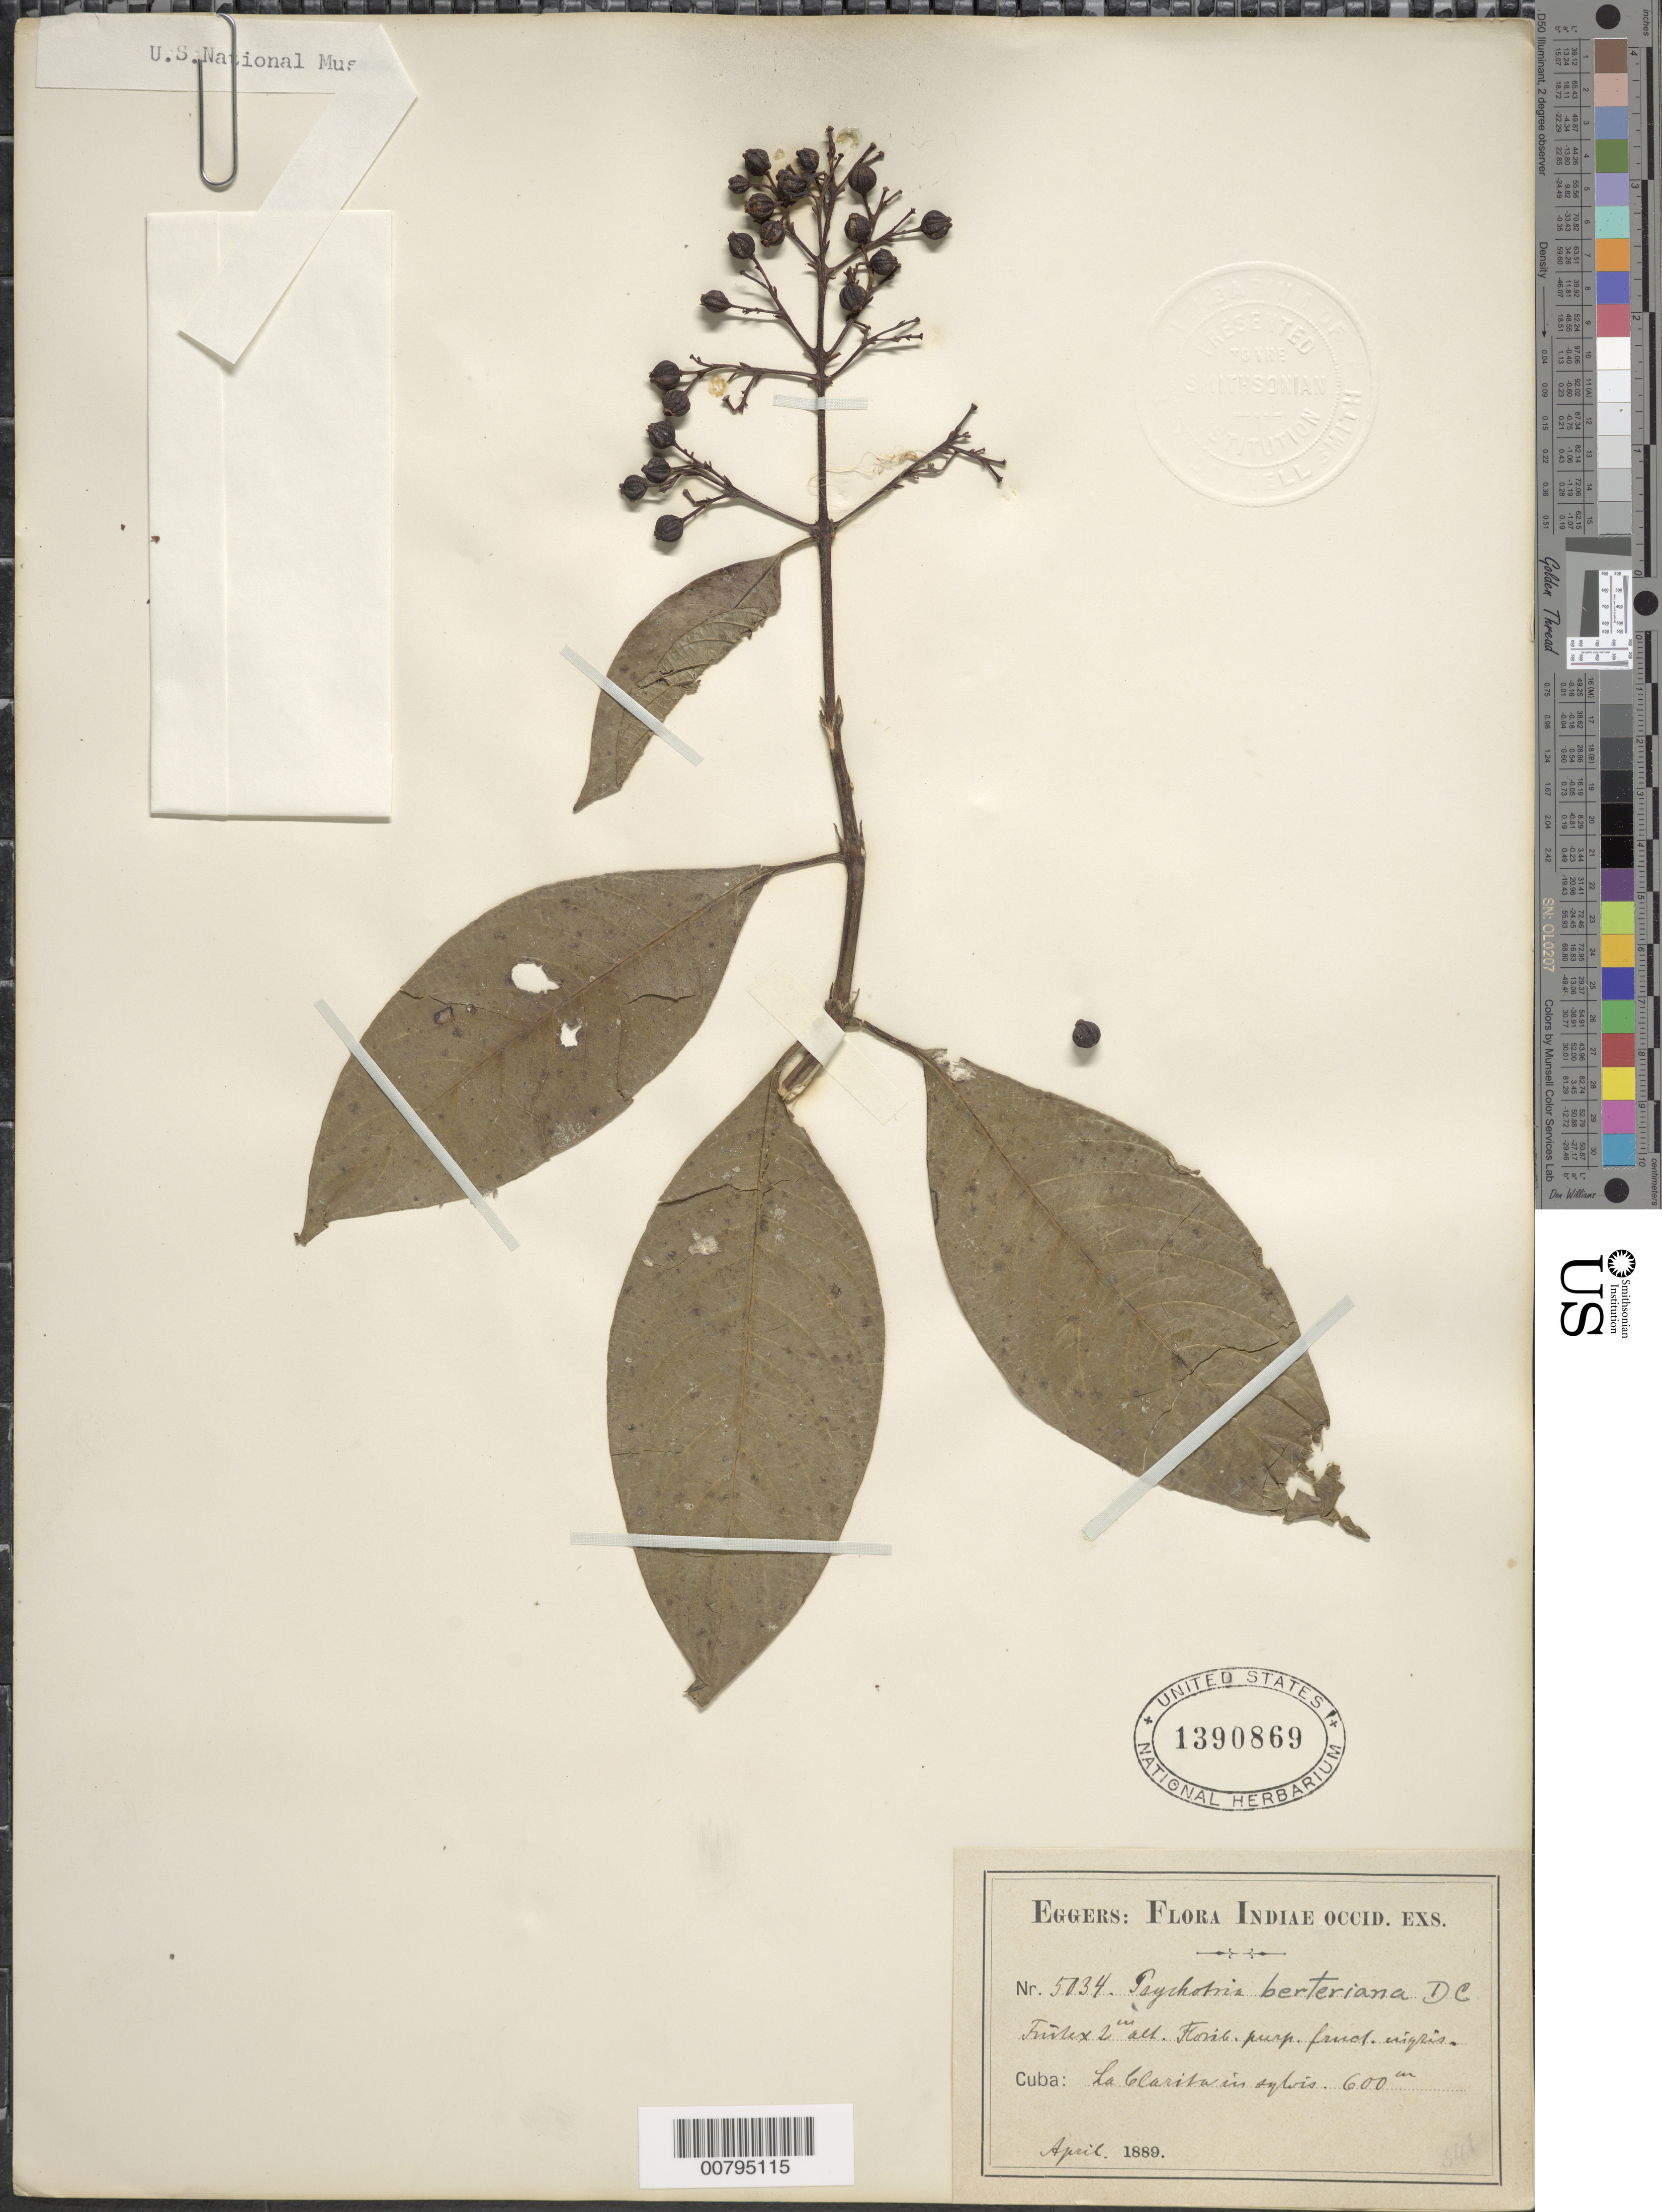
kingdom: Plantae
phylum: Tracheophyta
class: Magnoliopsida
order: Gentianales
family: Rubiaceae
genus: Psychotria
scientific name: Psychotria berteroana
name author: DC.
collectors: H. F. A. von Eggers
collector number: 5034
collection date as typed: Apr 1889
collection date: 1889-04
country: Cuba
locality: La Clarita in sylvis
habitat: In sylvis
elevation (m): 600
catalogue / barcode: US 1390869